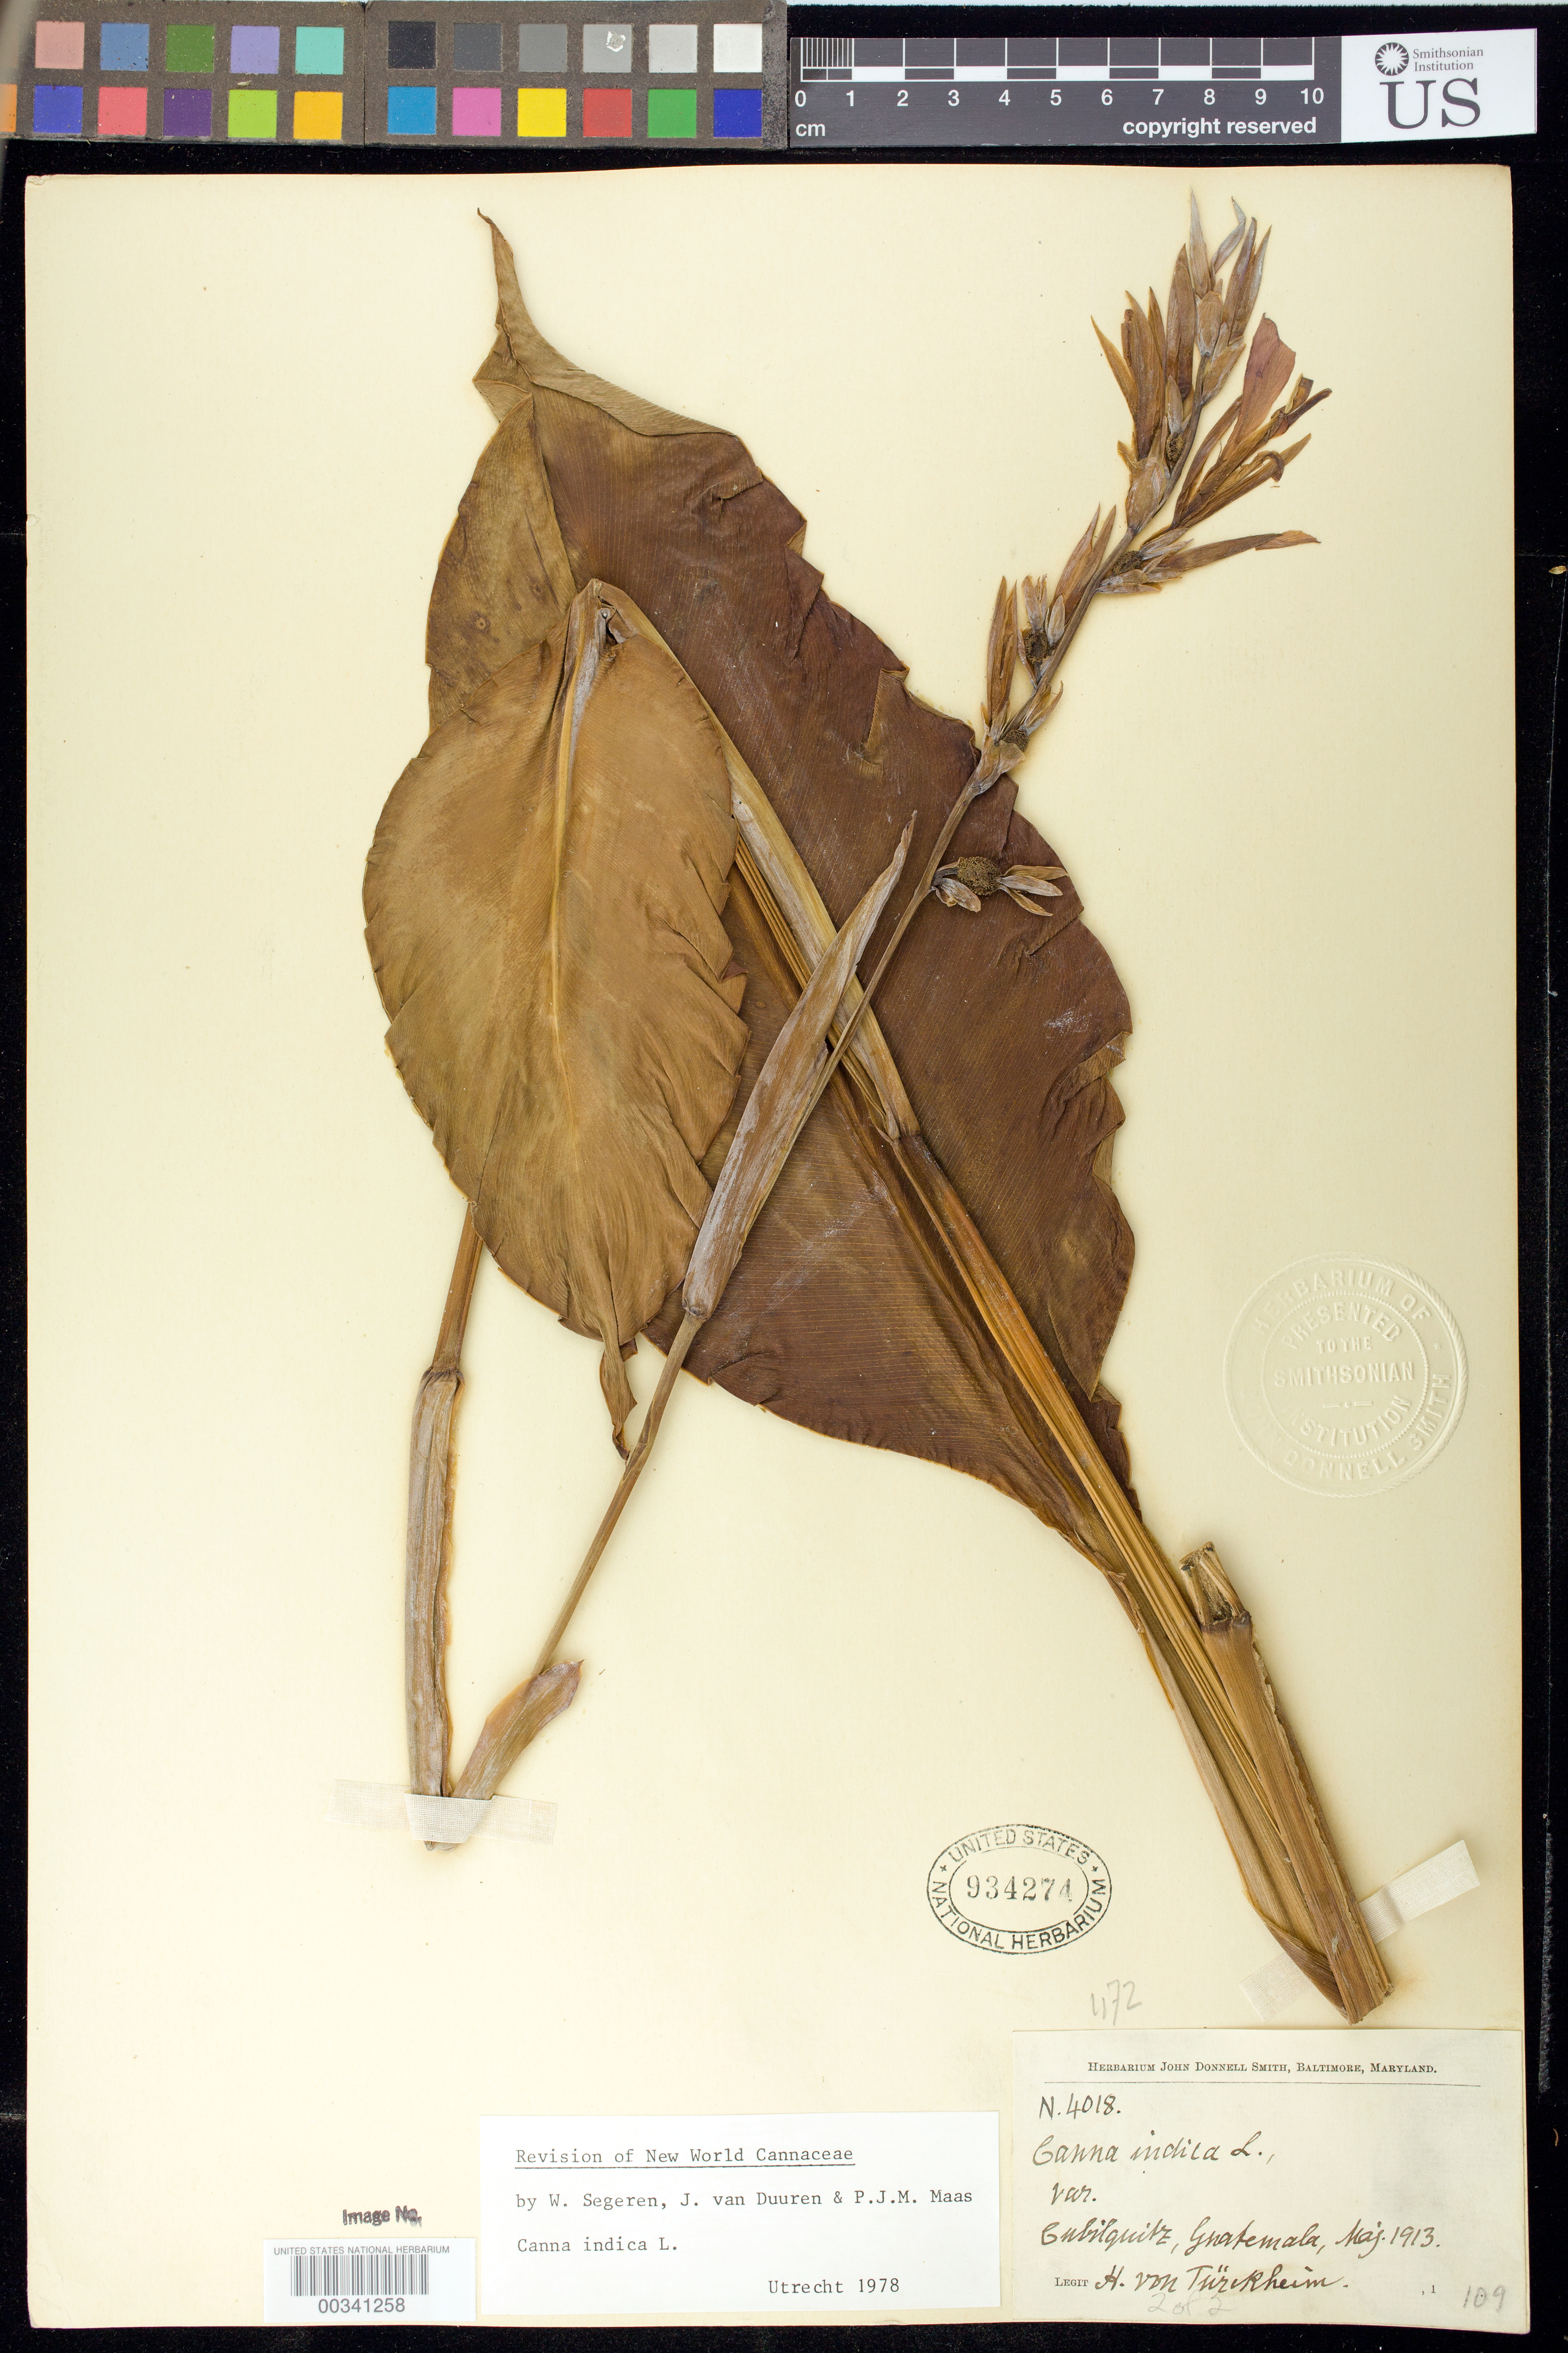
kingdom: Plantae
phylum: Tracheophyta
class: Liliopsida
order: Zingiberales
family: Cannaceae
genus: Canna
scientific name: Canna indica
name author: L.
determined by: Segeren, W.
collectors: H. von Türckheim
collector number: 4018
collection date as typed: May 1913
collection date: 1913-05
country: Guatemala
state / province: Alta Verapaz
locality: Cubilquitz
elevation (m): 1350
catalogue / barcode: US 934274